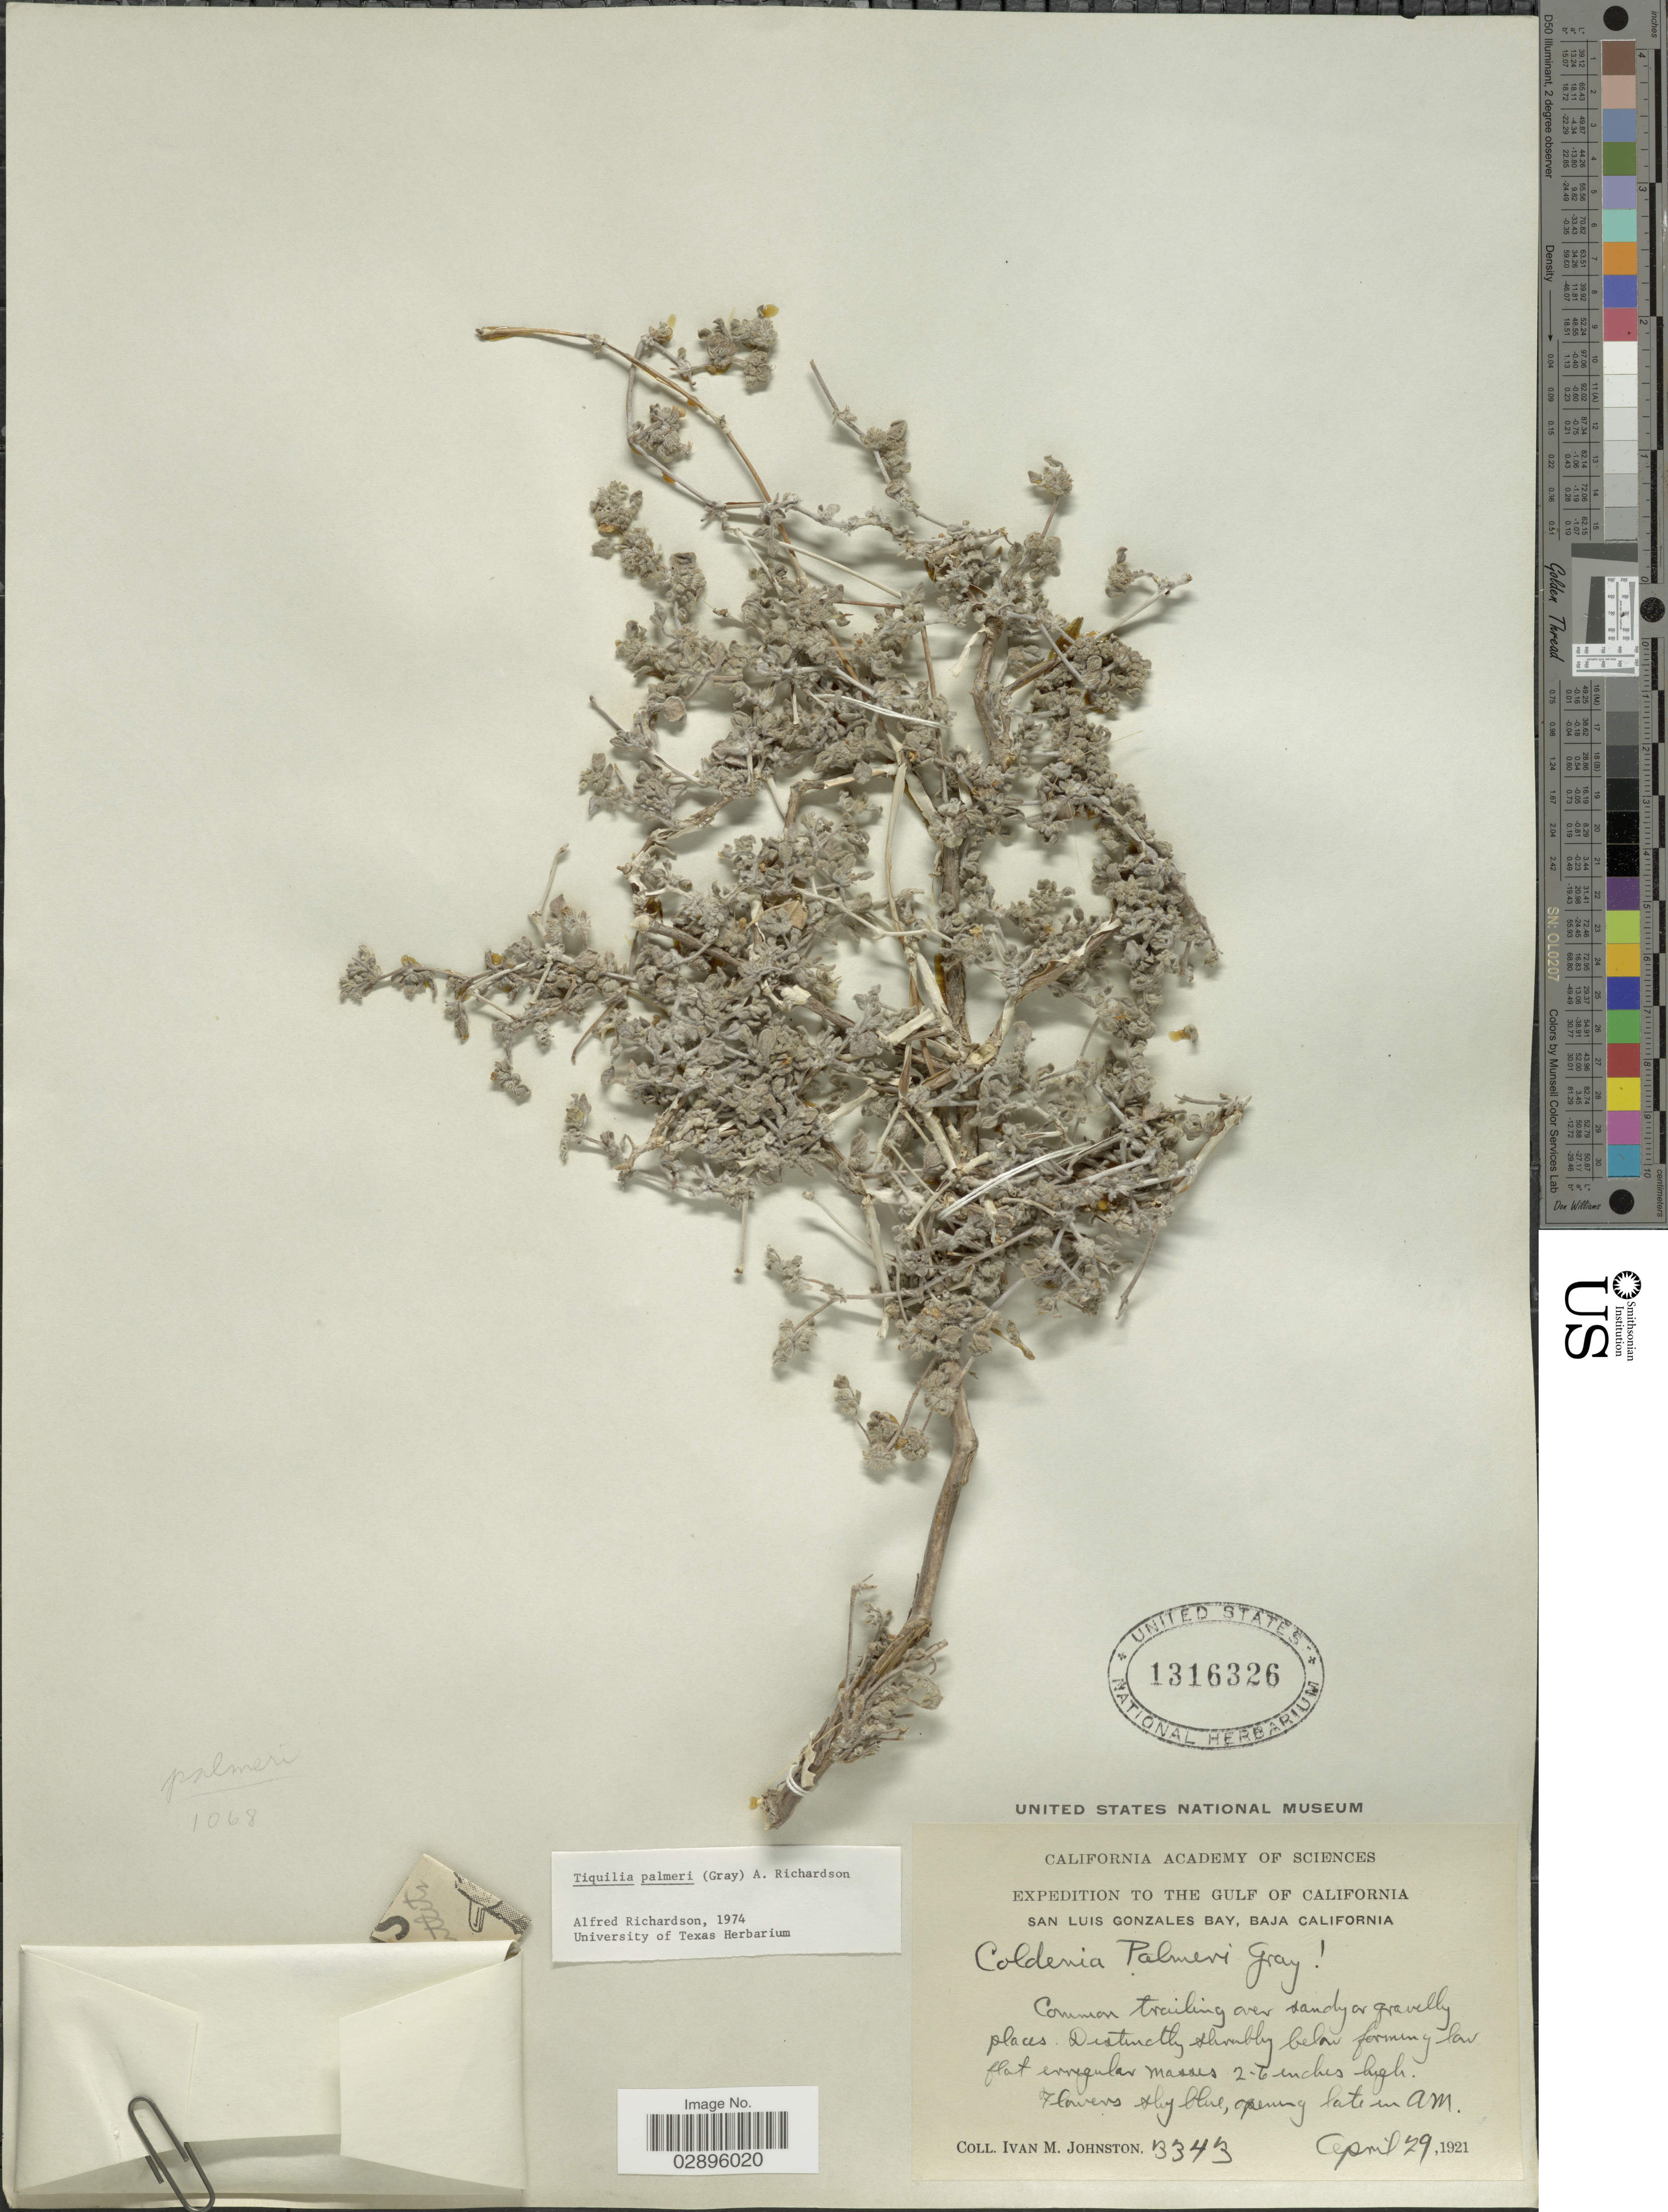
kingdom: Plantae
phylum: Tracheophyta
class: Magnoliopsida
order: Boraginales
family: Ehretiaceae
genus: Tiquilia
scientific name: Tiquilia palmeri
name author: (A. Gray) A.T. Richardson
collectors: I.M. Johnston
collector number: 3343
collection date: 1921-04-29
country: Mexico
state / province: Baja California Norte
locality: The Gulf of California. San Luis Gonzales Bay.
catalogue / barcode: US 1316326